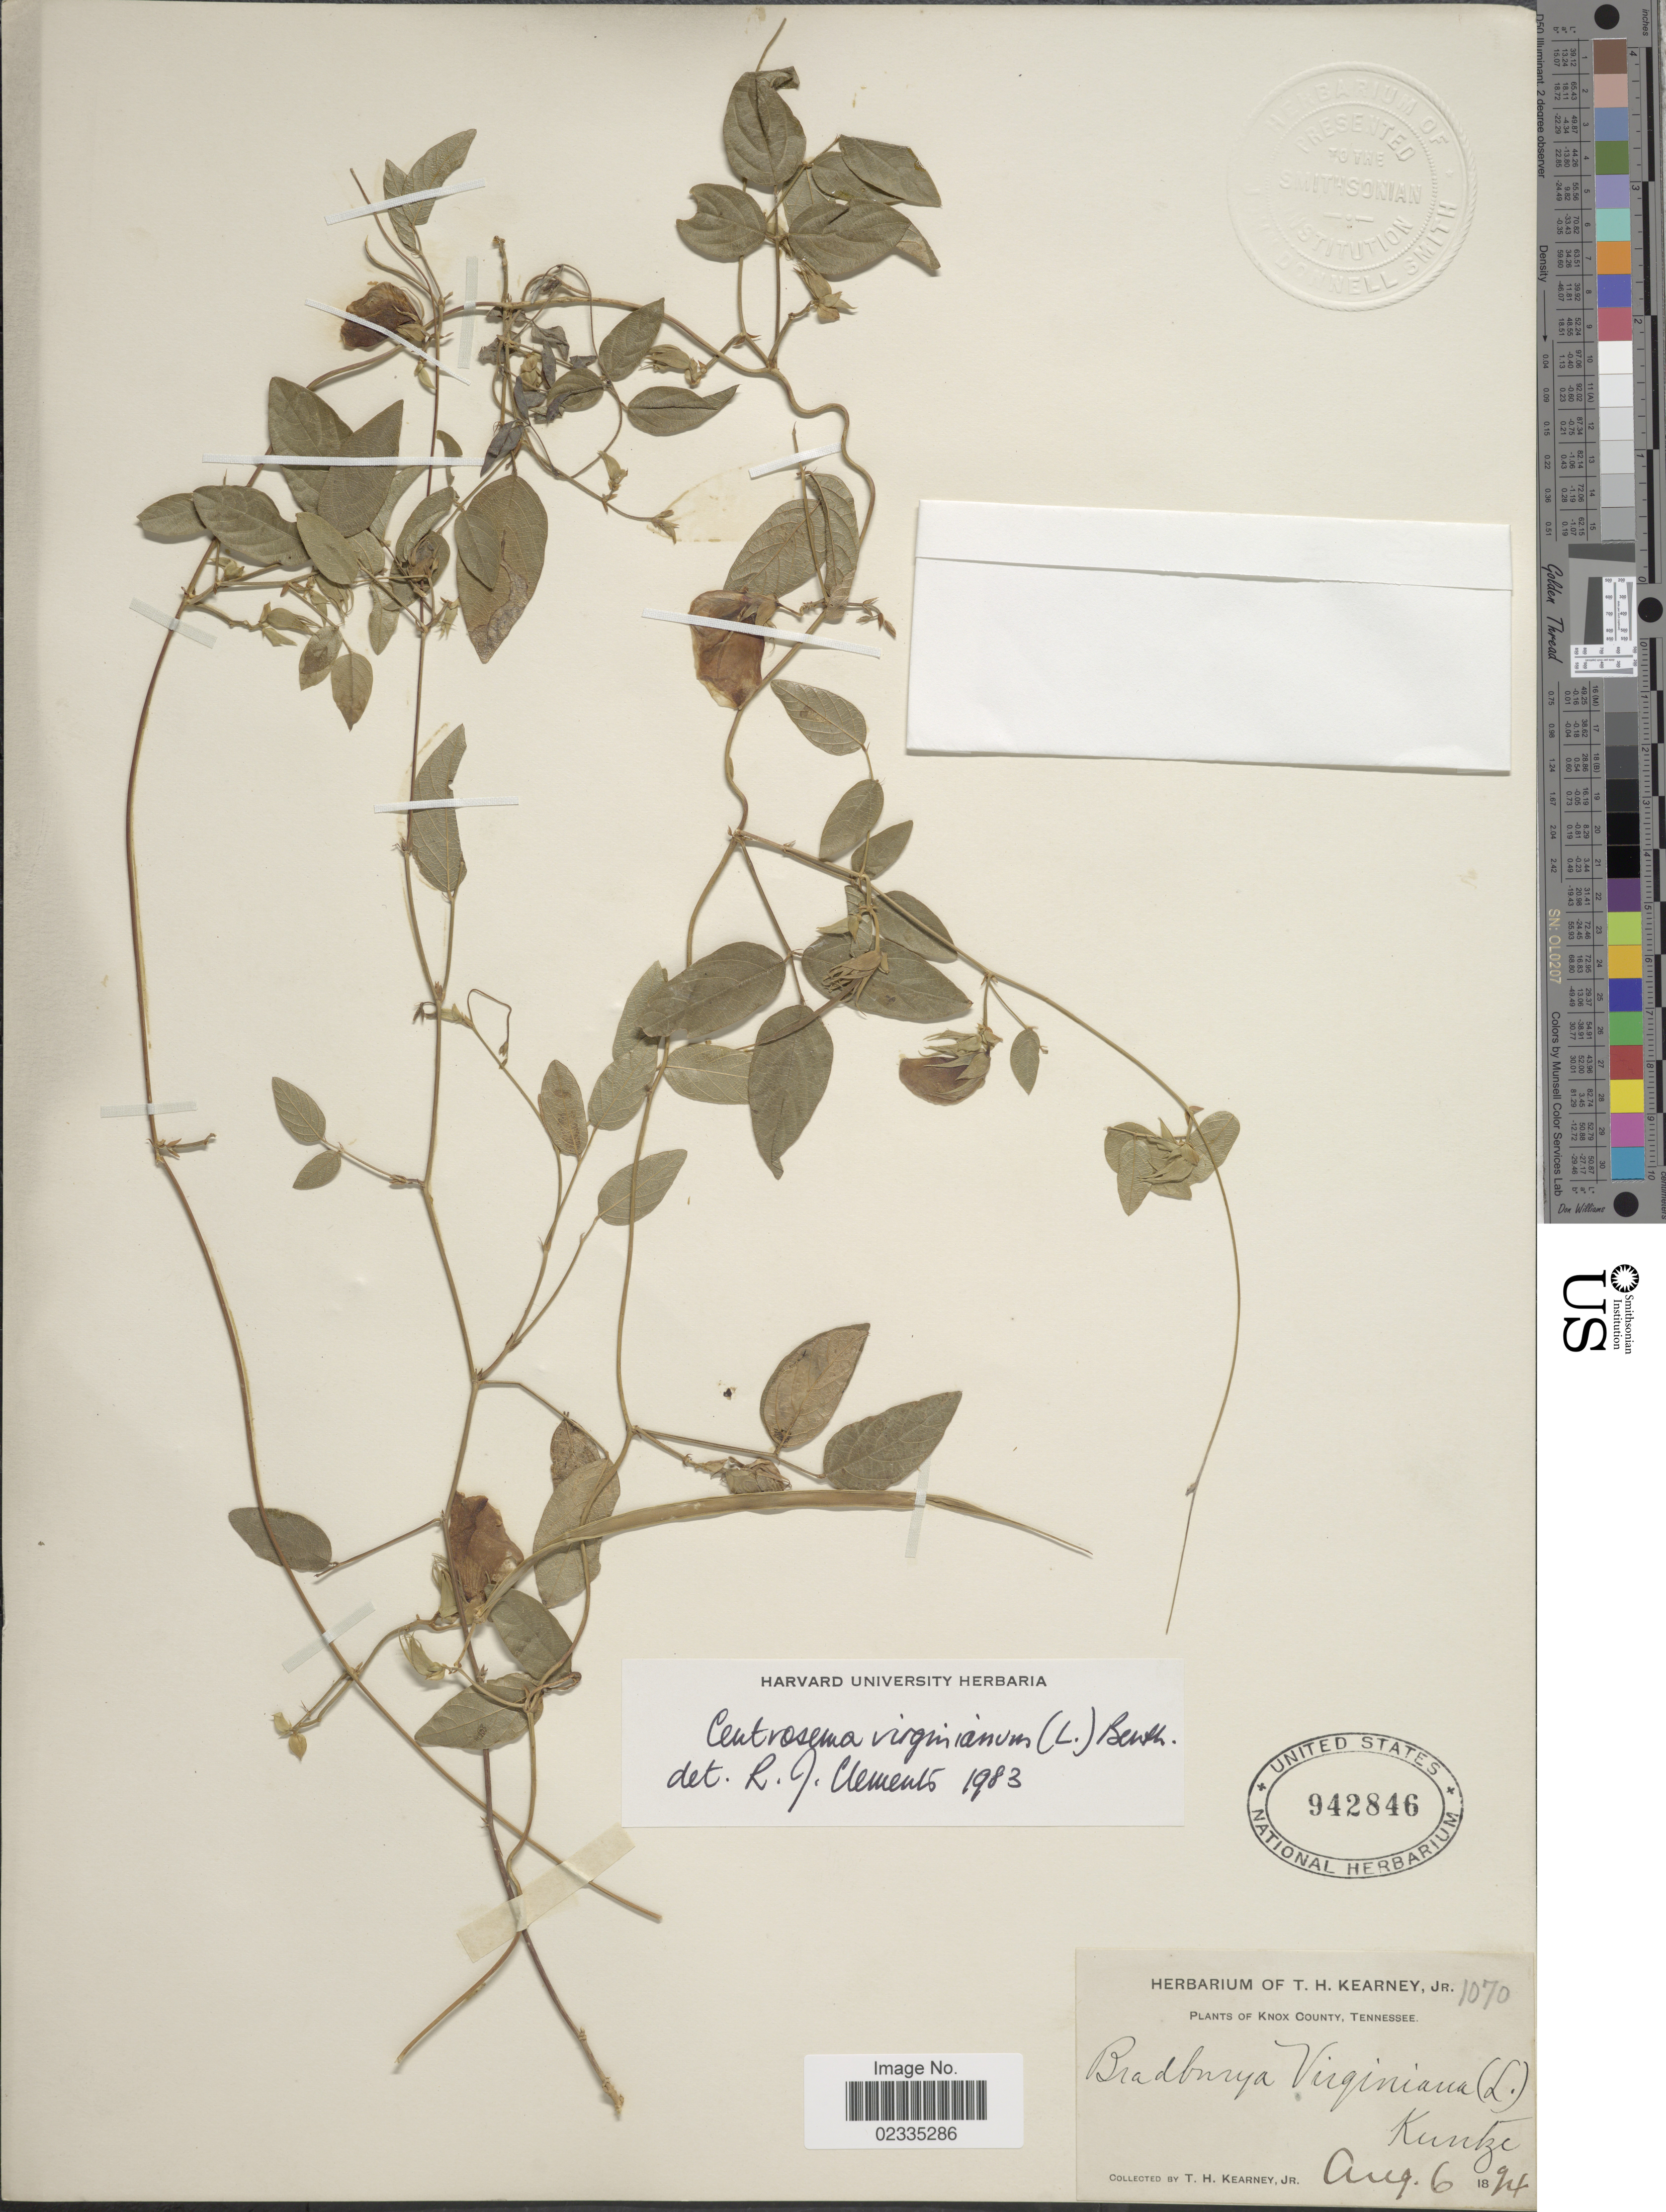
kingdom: Plantae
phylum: Tracheophyta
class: Magnoliopsida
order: Fabales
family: Fabaceae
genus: Centrosema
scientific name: Centrosema virginianum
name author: (L.) Benth.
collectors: T. H. Kearney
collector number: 1070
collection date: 1894-08-06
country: United States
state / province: Tennessee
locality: Knox County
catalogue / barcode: US 942846